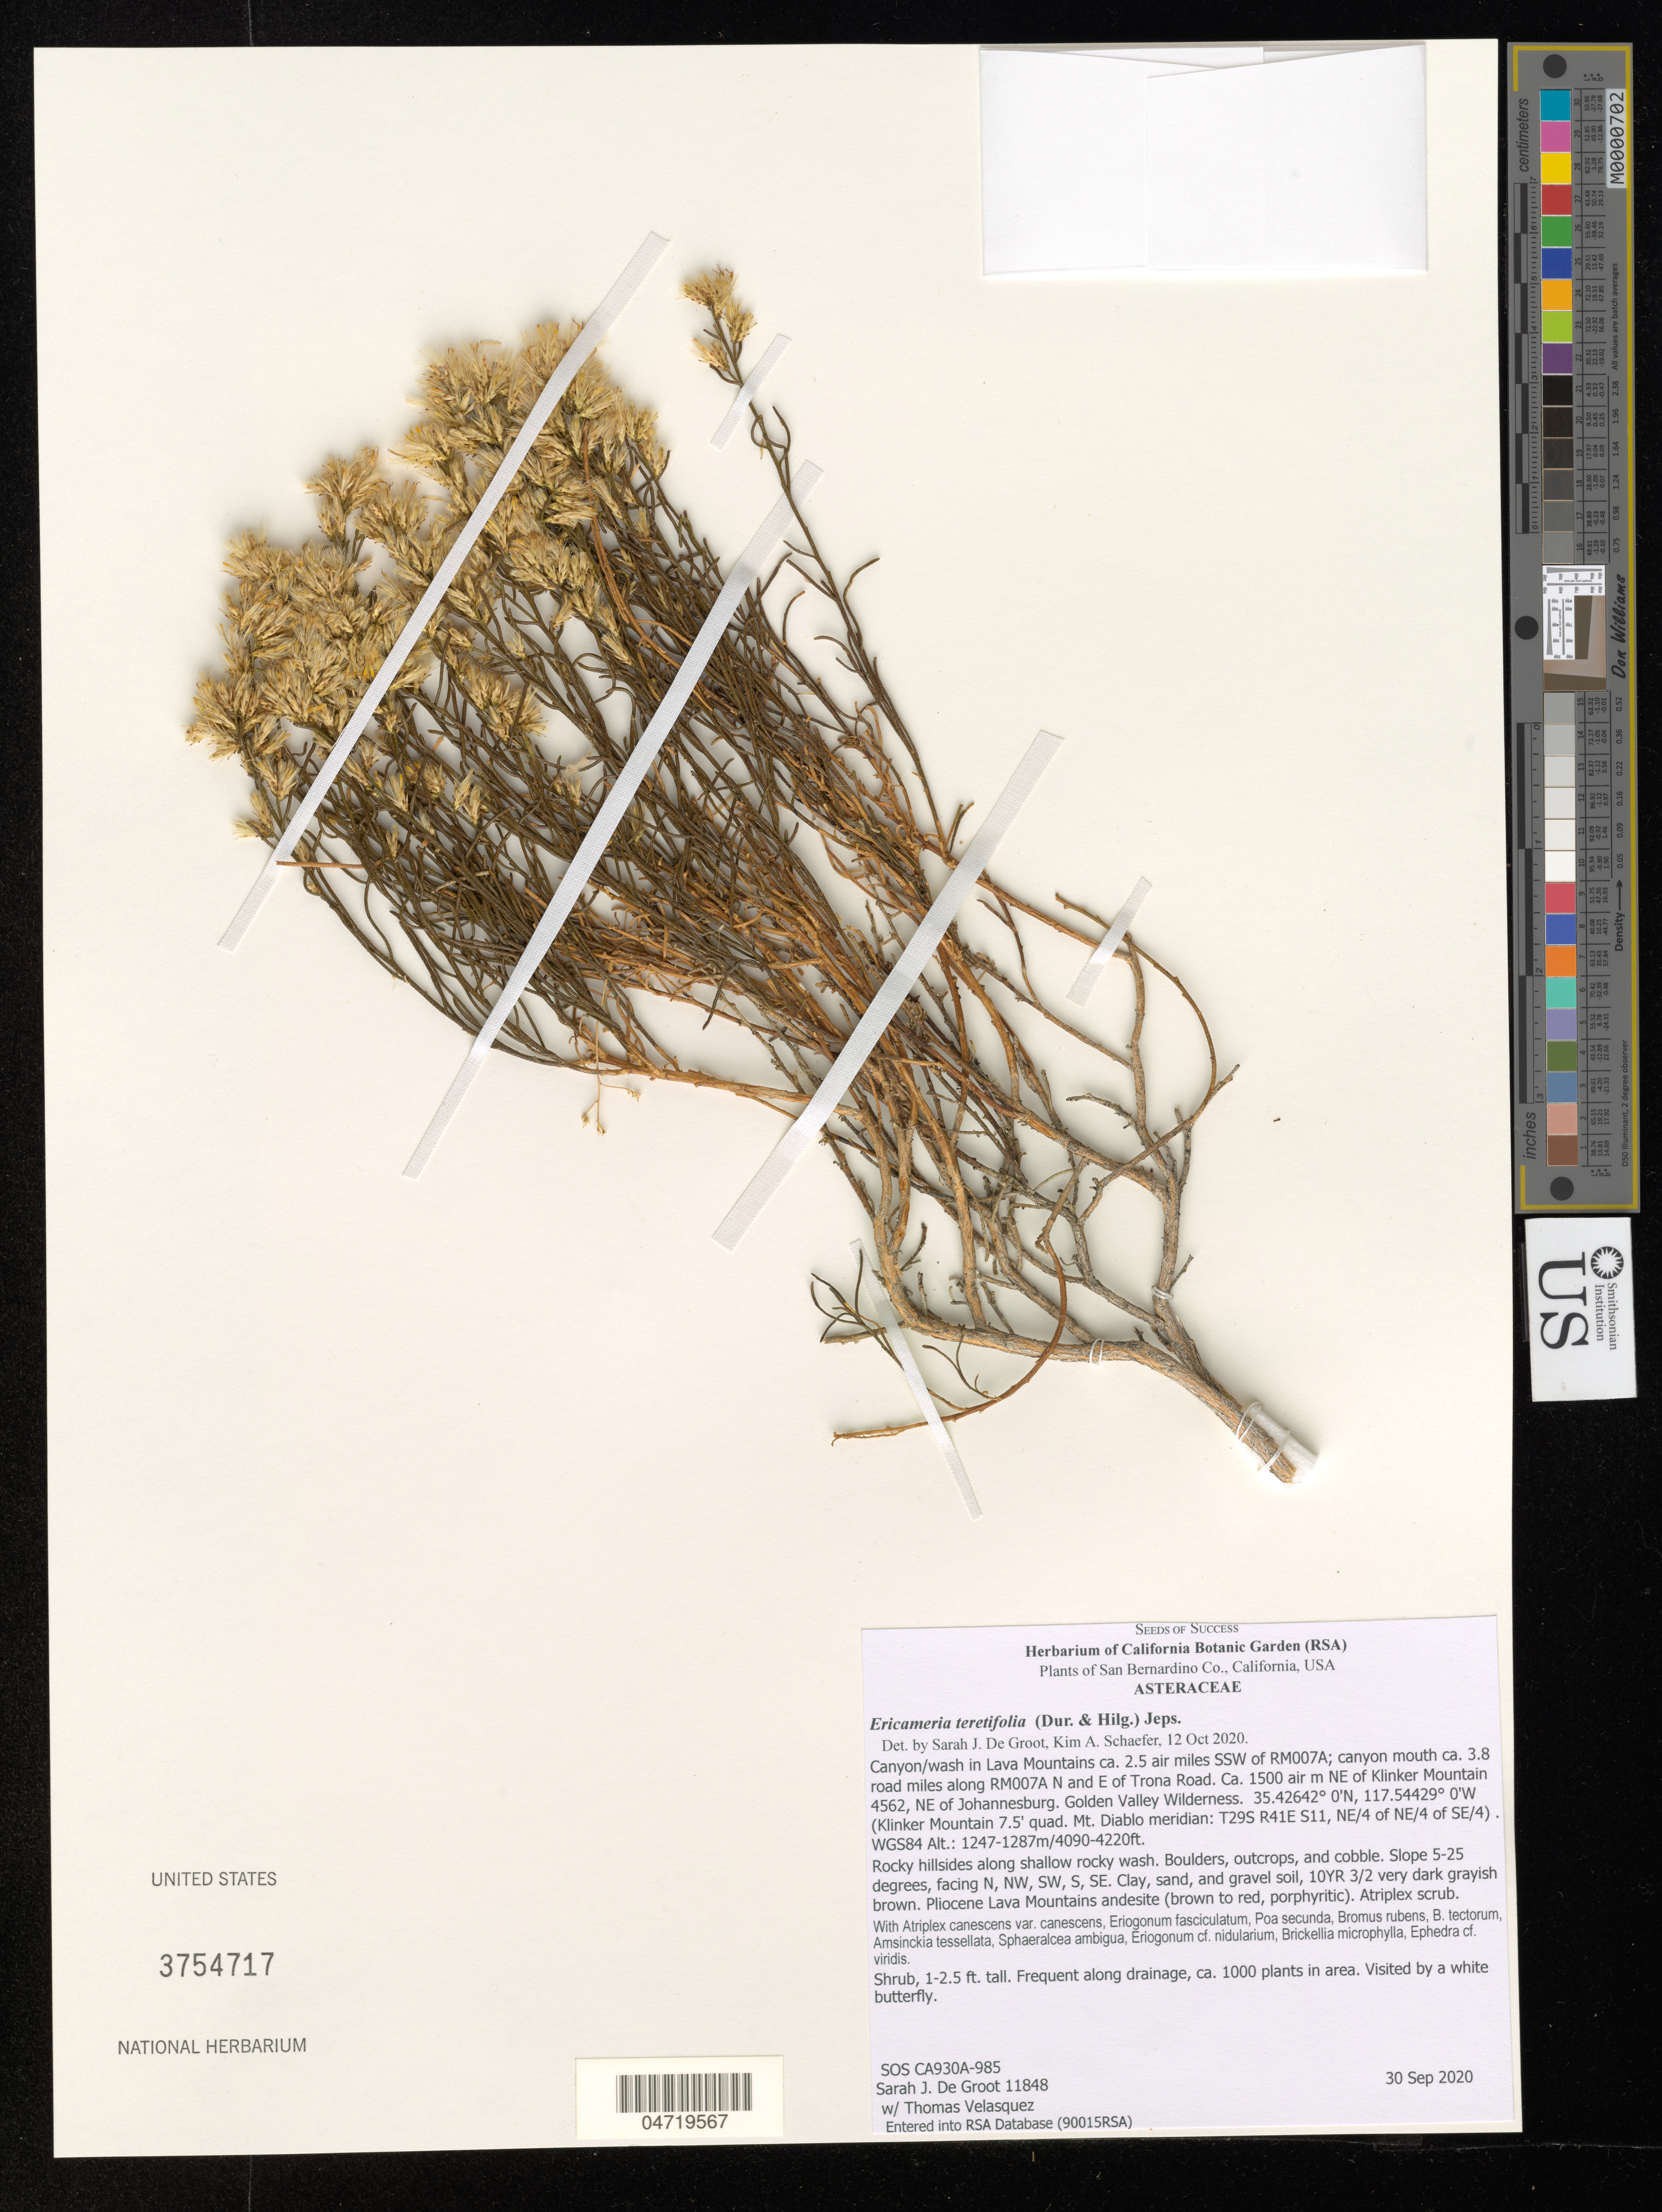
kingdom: Plantae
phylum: Tracheophyta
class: Magnoliopsida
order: Asterales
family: Asteraceae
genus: Ericameria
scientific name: Ericameria teretifolia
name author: (Durand & Hilg.) Jeps.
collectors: S. De Groot & J. Rentsch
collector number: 11848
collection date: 2020-09-30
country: United States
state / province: California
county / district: San Bernardino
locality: San Bernardino Co. Canyon/wash in Lava Mountains ca. 2.5 air miles SSW of RM007A; canyon mouth ca. 3.8 road miles along RM007A N and E of Trona Road. Ca. 1500 air m NE of Klinker Mountain 4562, NE of Johannesburg. Golden Valley Wilderness. (Klinker Mountain 7.5' quad. Mt. Diablo meridian: T29S R41E S11, NE/4 of NE/4 of SE/4). WGS84.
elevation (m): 1247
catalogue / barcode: US 3754717